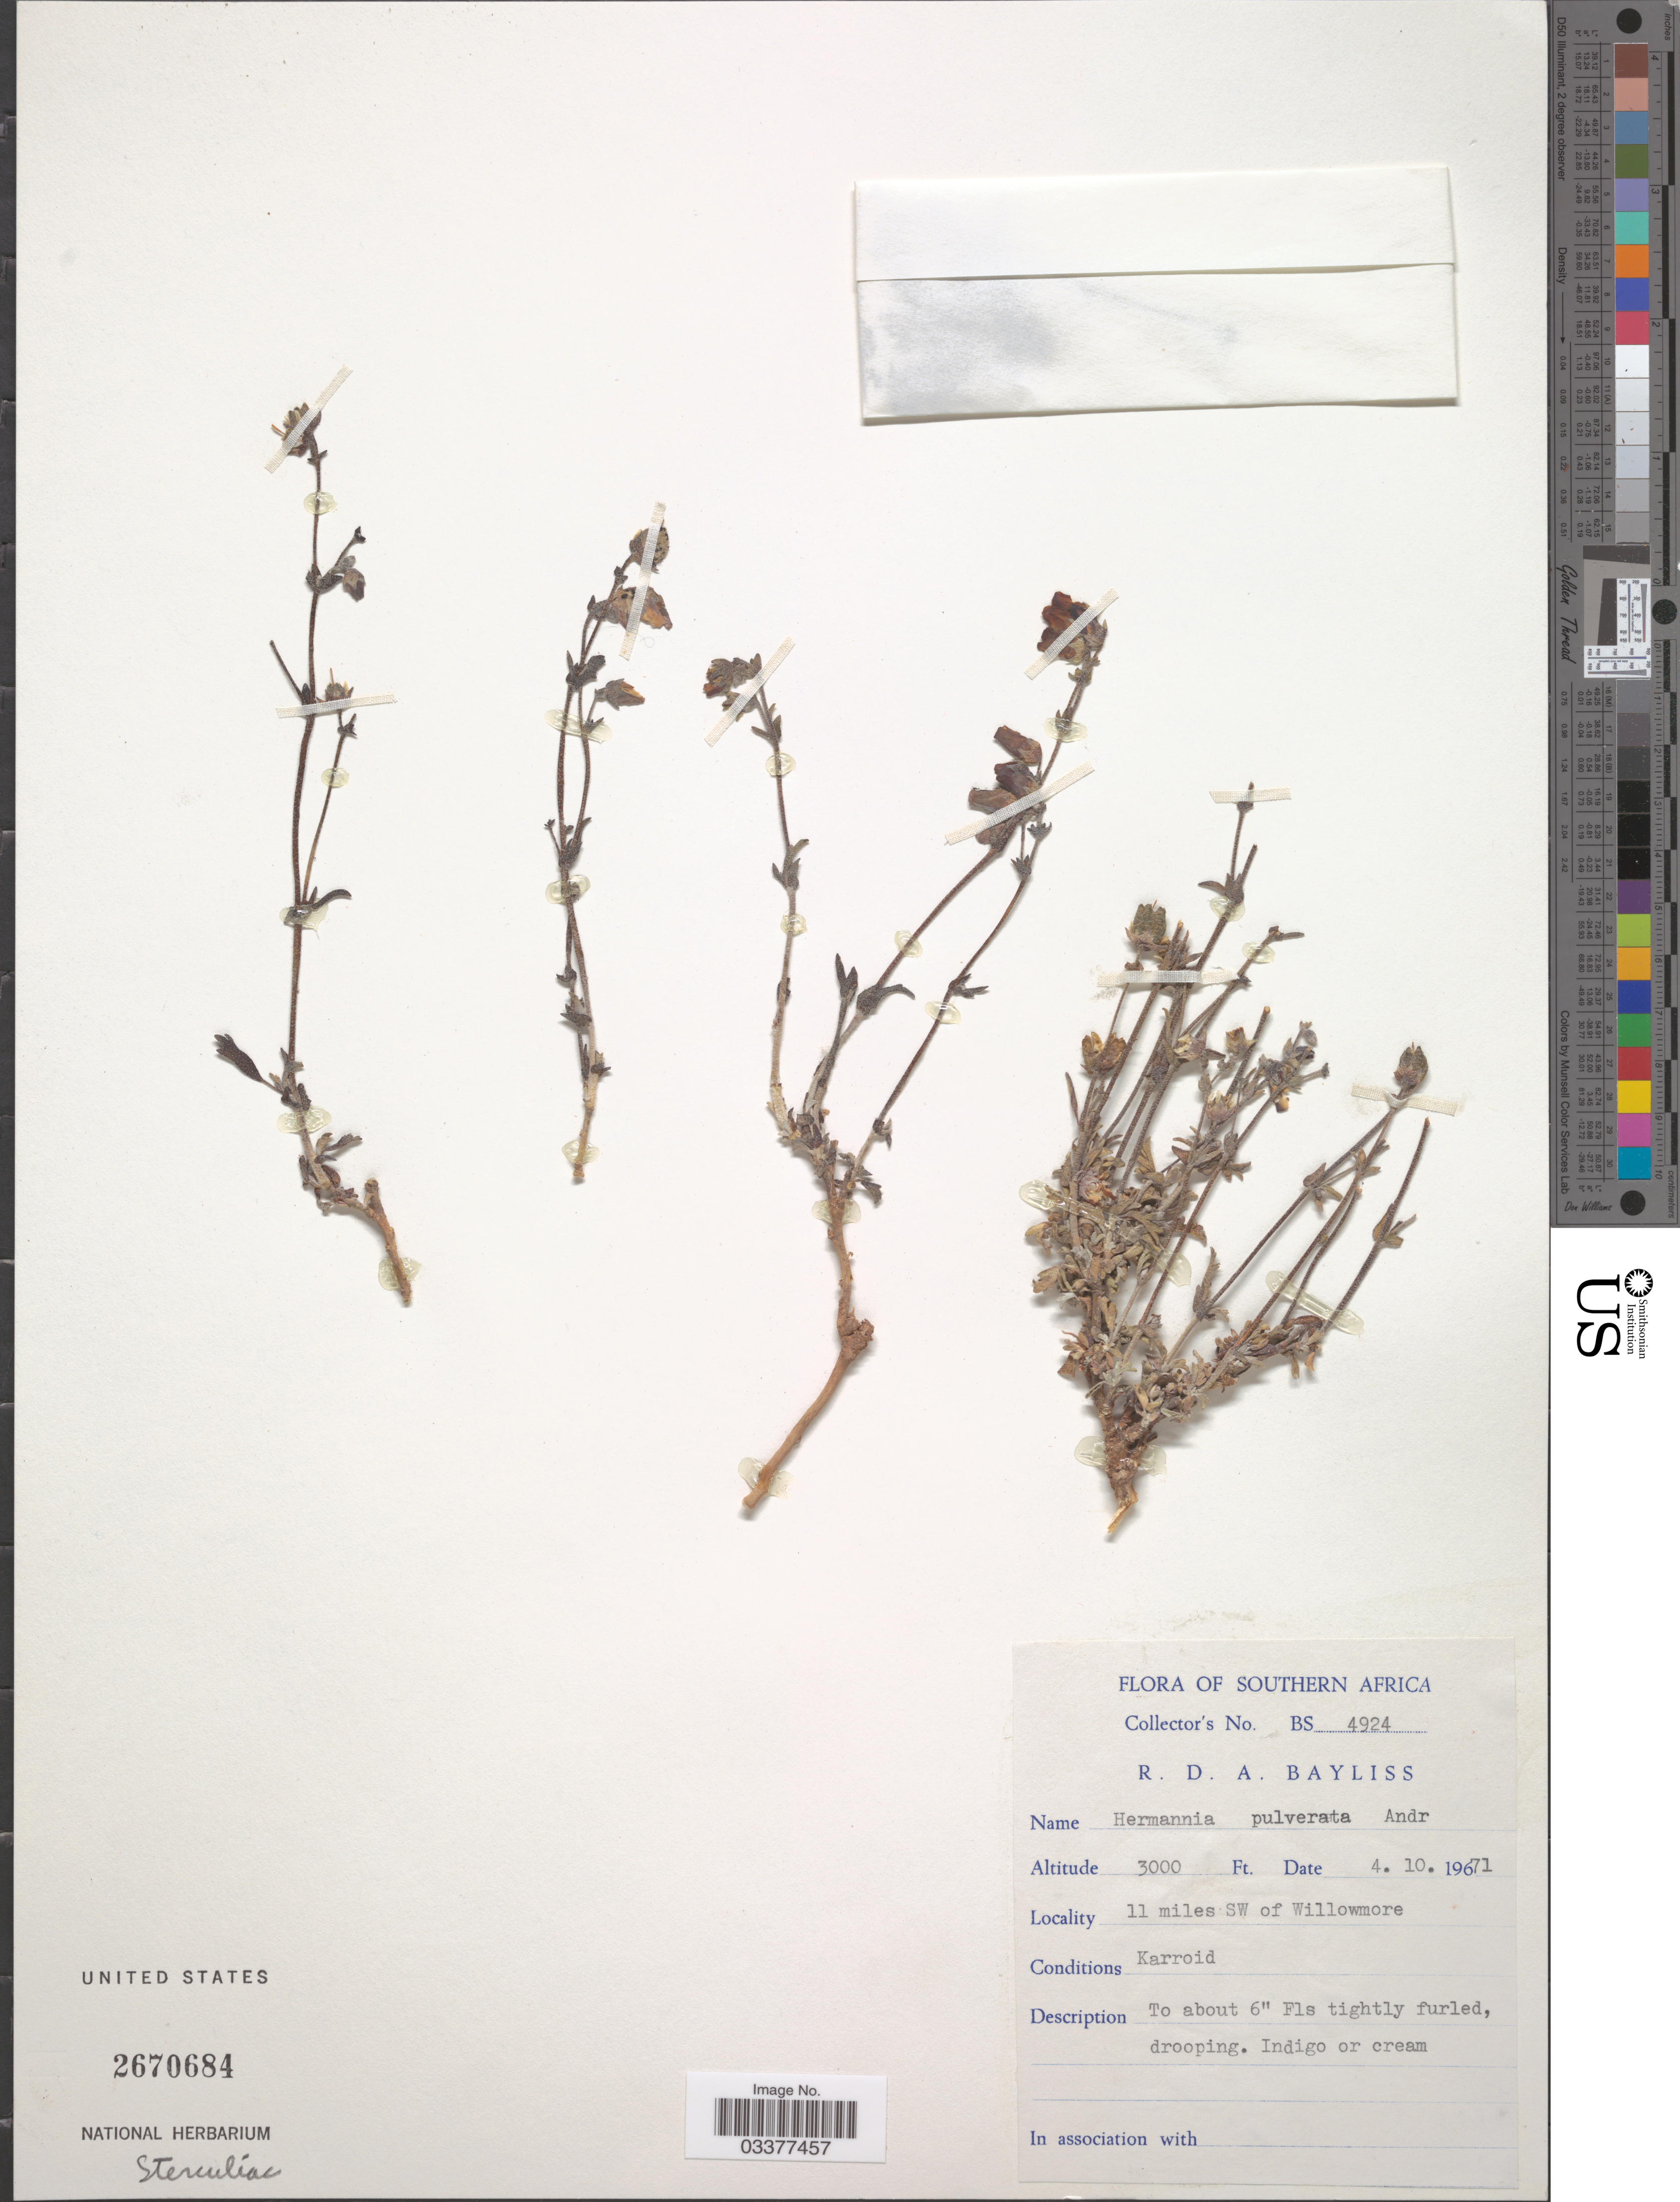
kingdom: Plantae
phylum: Tracheophyta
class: Magnoliopsida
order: Malvales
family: Malvaceae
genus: Hermannia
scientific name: Hermannia pulverata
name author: Andrews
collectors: R. Bayliss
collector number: BS4924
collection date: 1971-10-04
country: South Africa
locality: Southern Africa. 11 miles SW of Willowmore.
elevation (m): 914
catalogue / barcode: US 2670684